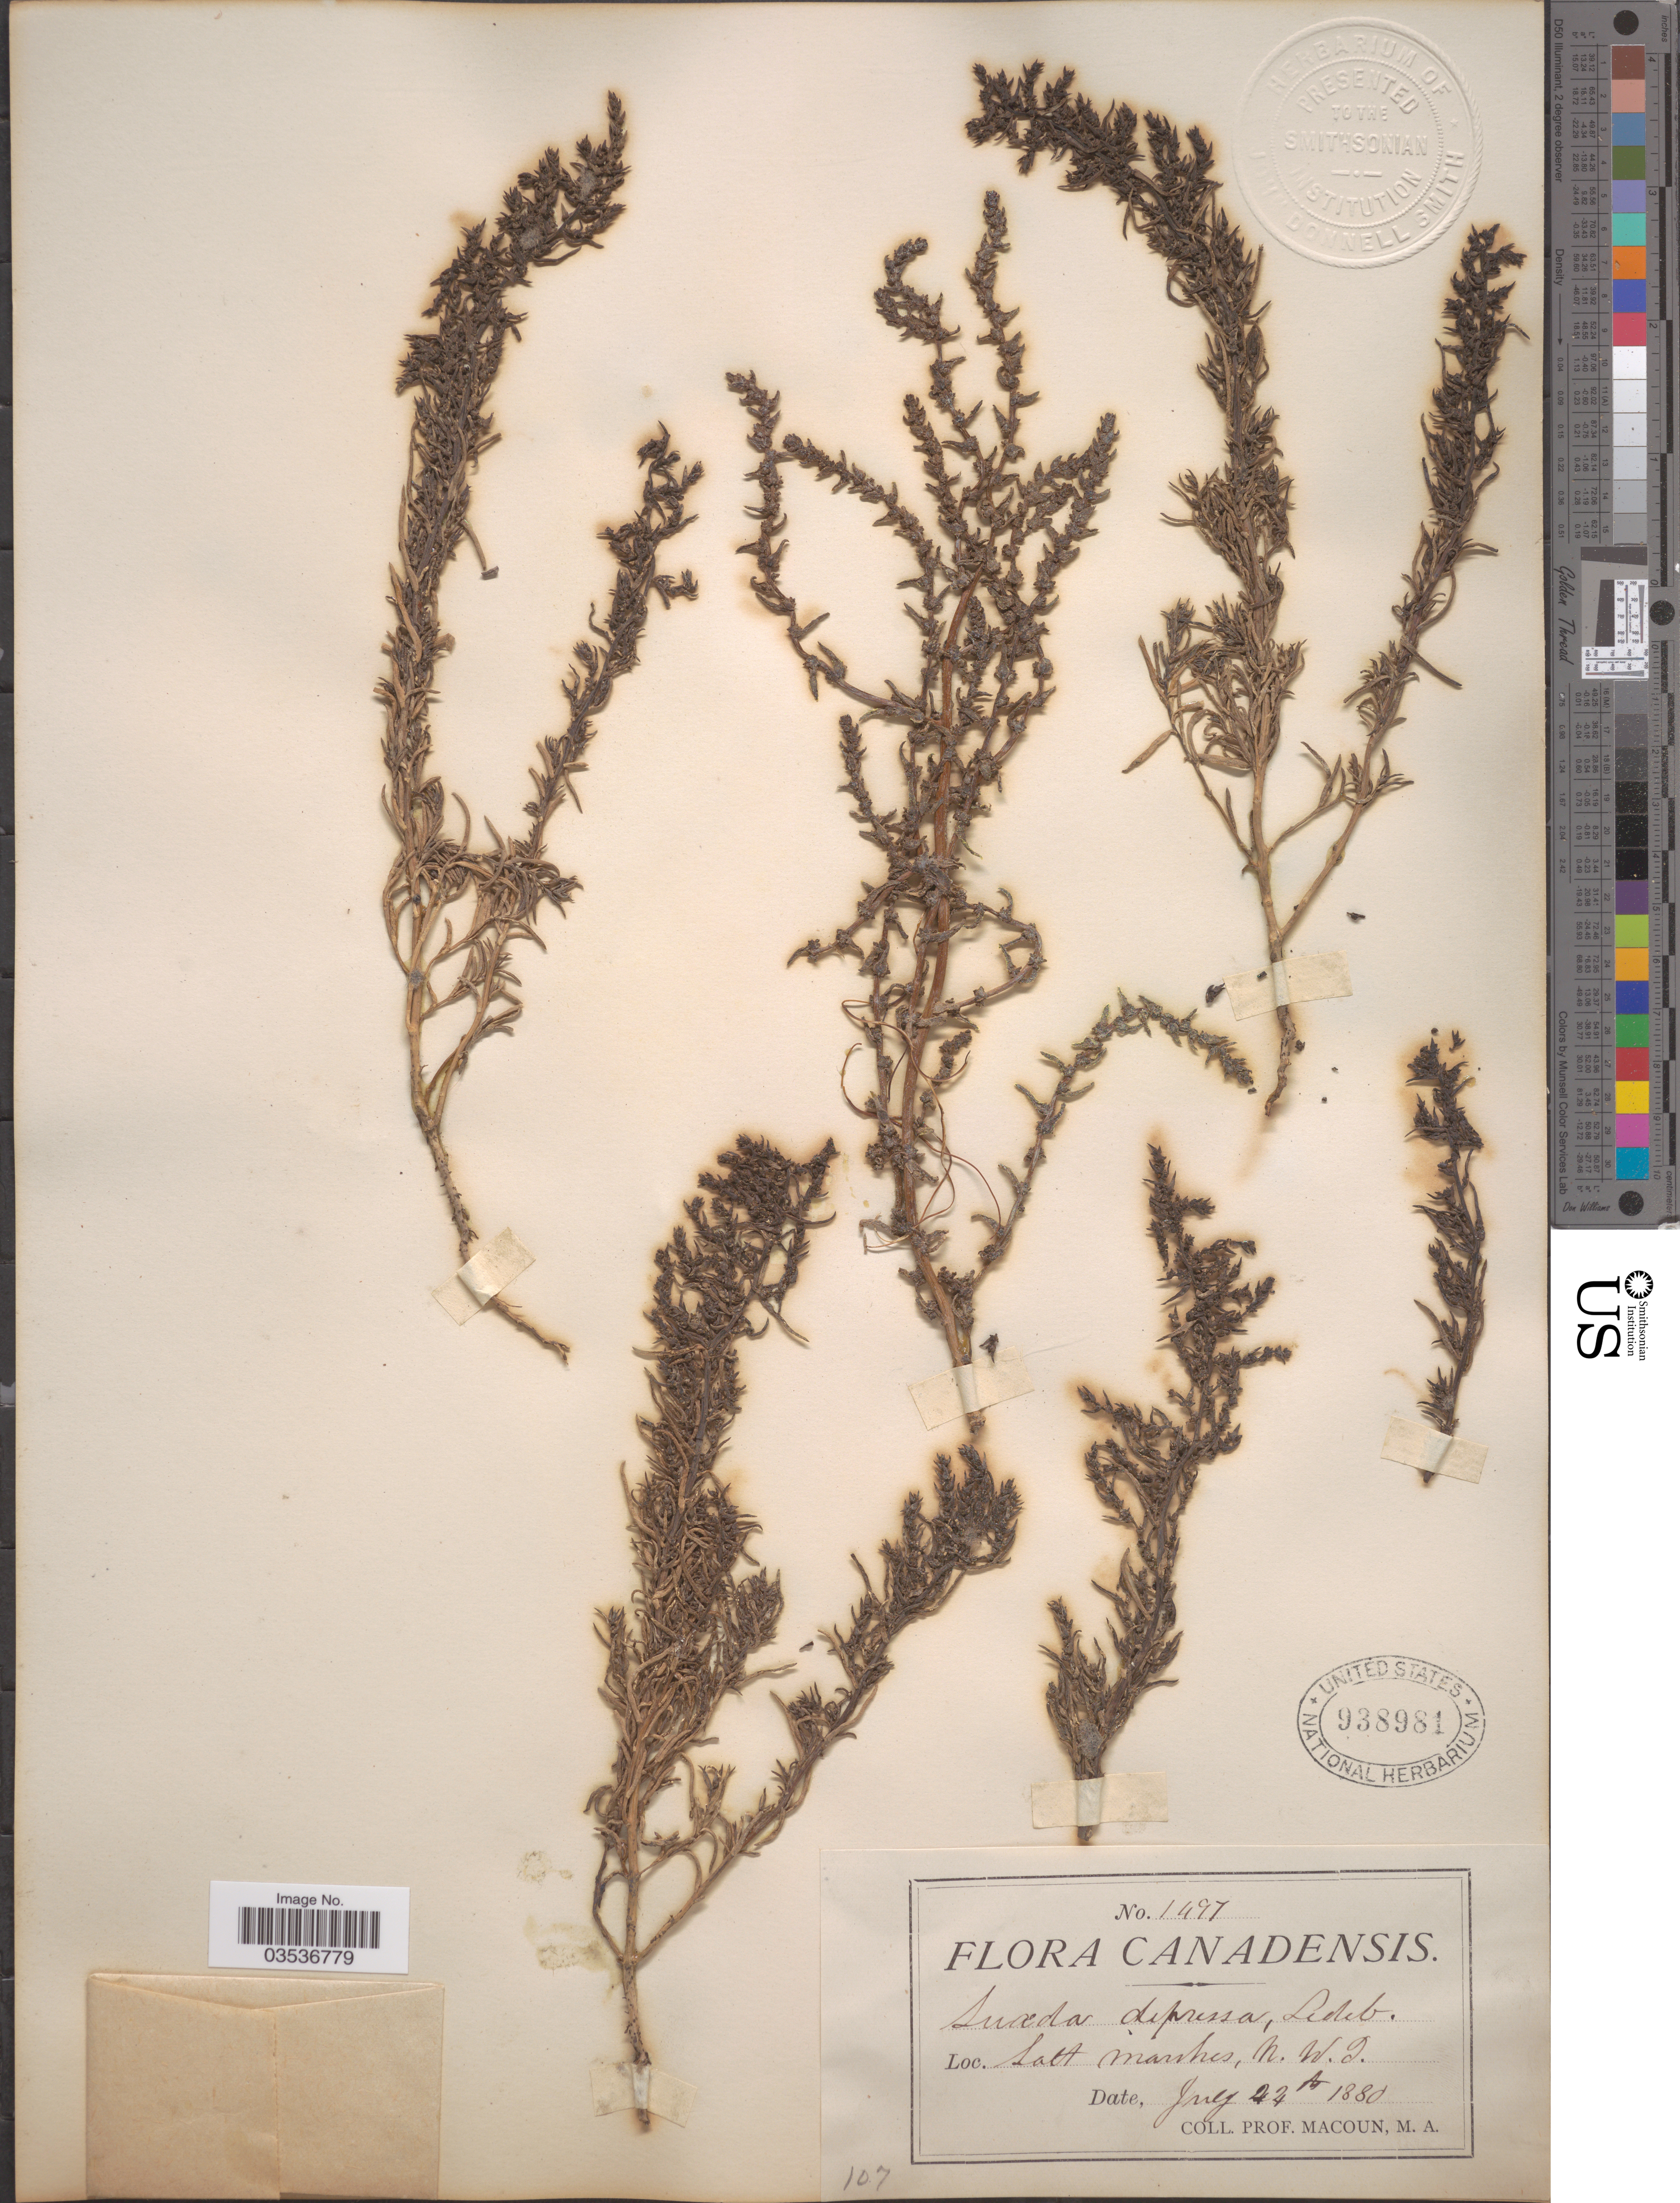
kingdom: Plantae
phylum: Tracheophyta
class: Magnoliopsida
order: Caryophyllales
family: Amaranthaceae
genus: Suaeda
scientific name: Suaeda depressa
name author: (Pursh) S. Watson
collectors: M. Macoun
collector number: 1497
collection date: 1880-07-24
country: Canada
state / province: Northwest Territories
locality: Salt marshes, N.W.T.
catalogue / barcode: US 938981